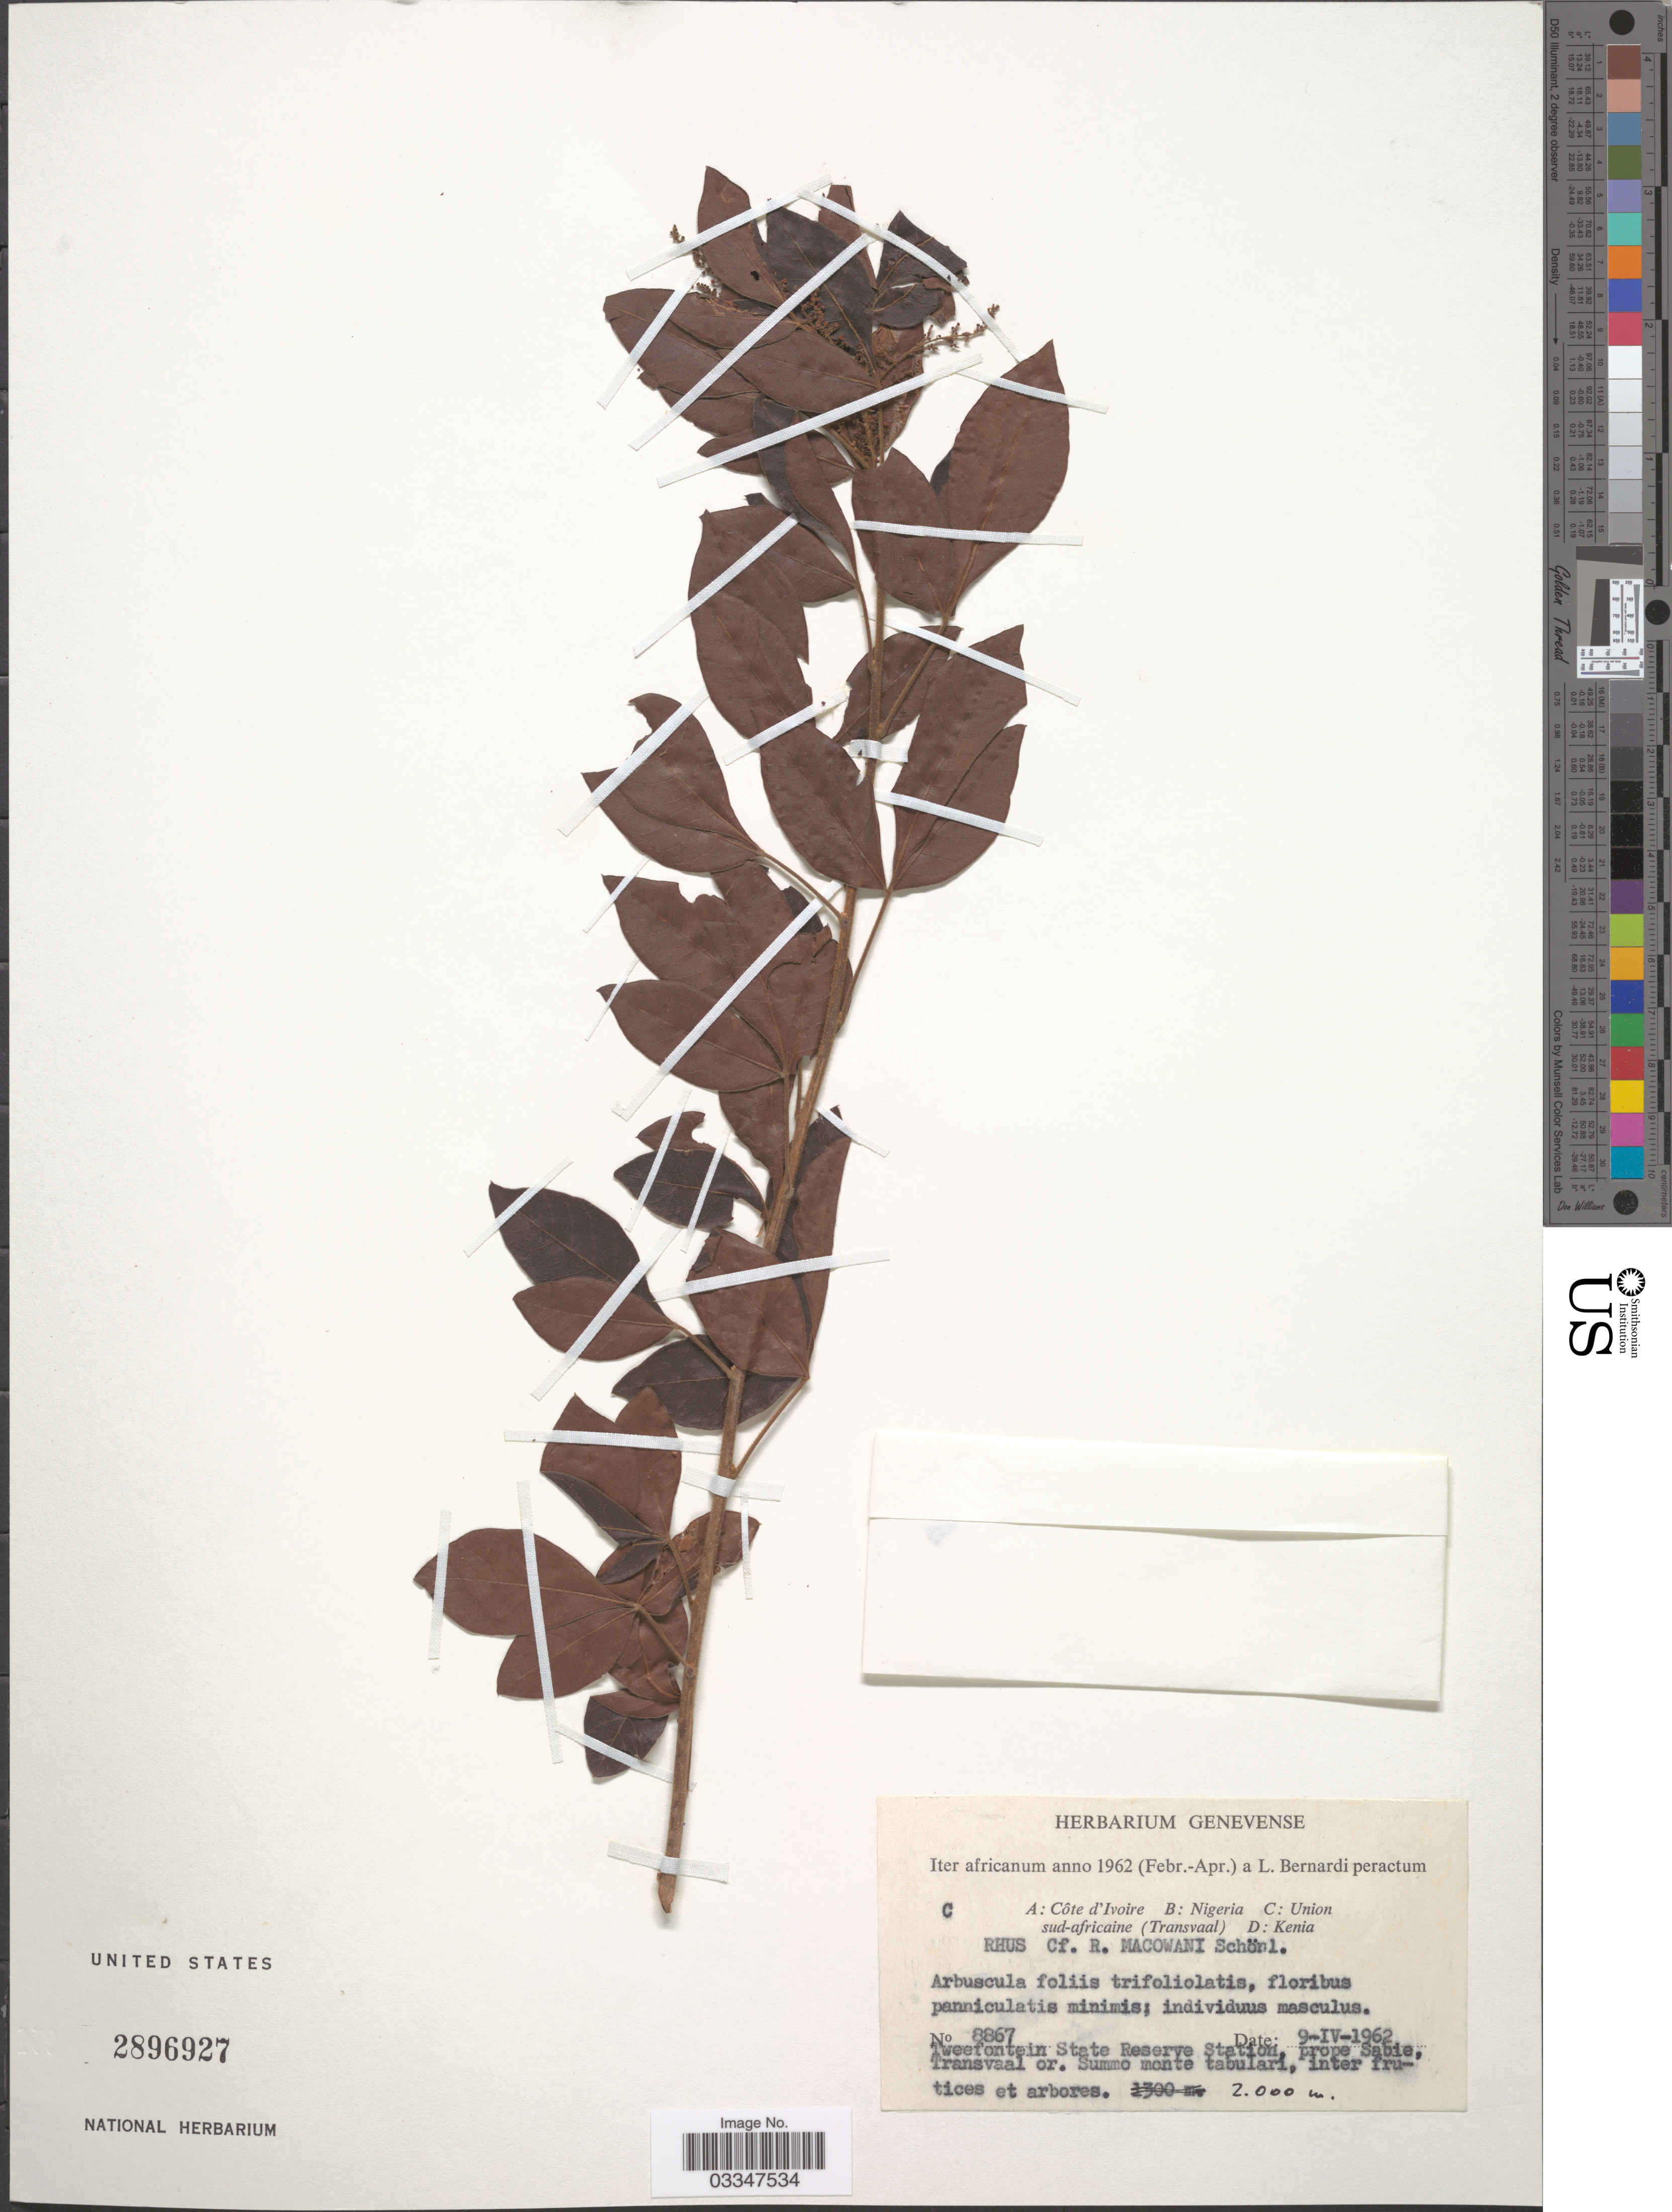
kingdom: Plantae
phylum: Tracheophyta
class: Magnoliopsida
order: Sapindales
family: Anacardiaceae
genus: Rhus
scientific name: Rhus macowanii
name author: Schönland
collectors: L. Bernardi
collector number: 8867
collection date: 1962-04-09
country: South Africa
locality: Union sud-africaine (Transvaal). Tweefontein State Reserve Station, prope Sabie, Transvaal or. Summo monte tabularí.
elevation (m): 2000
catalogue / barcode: US 2896927